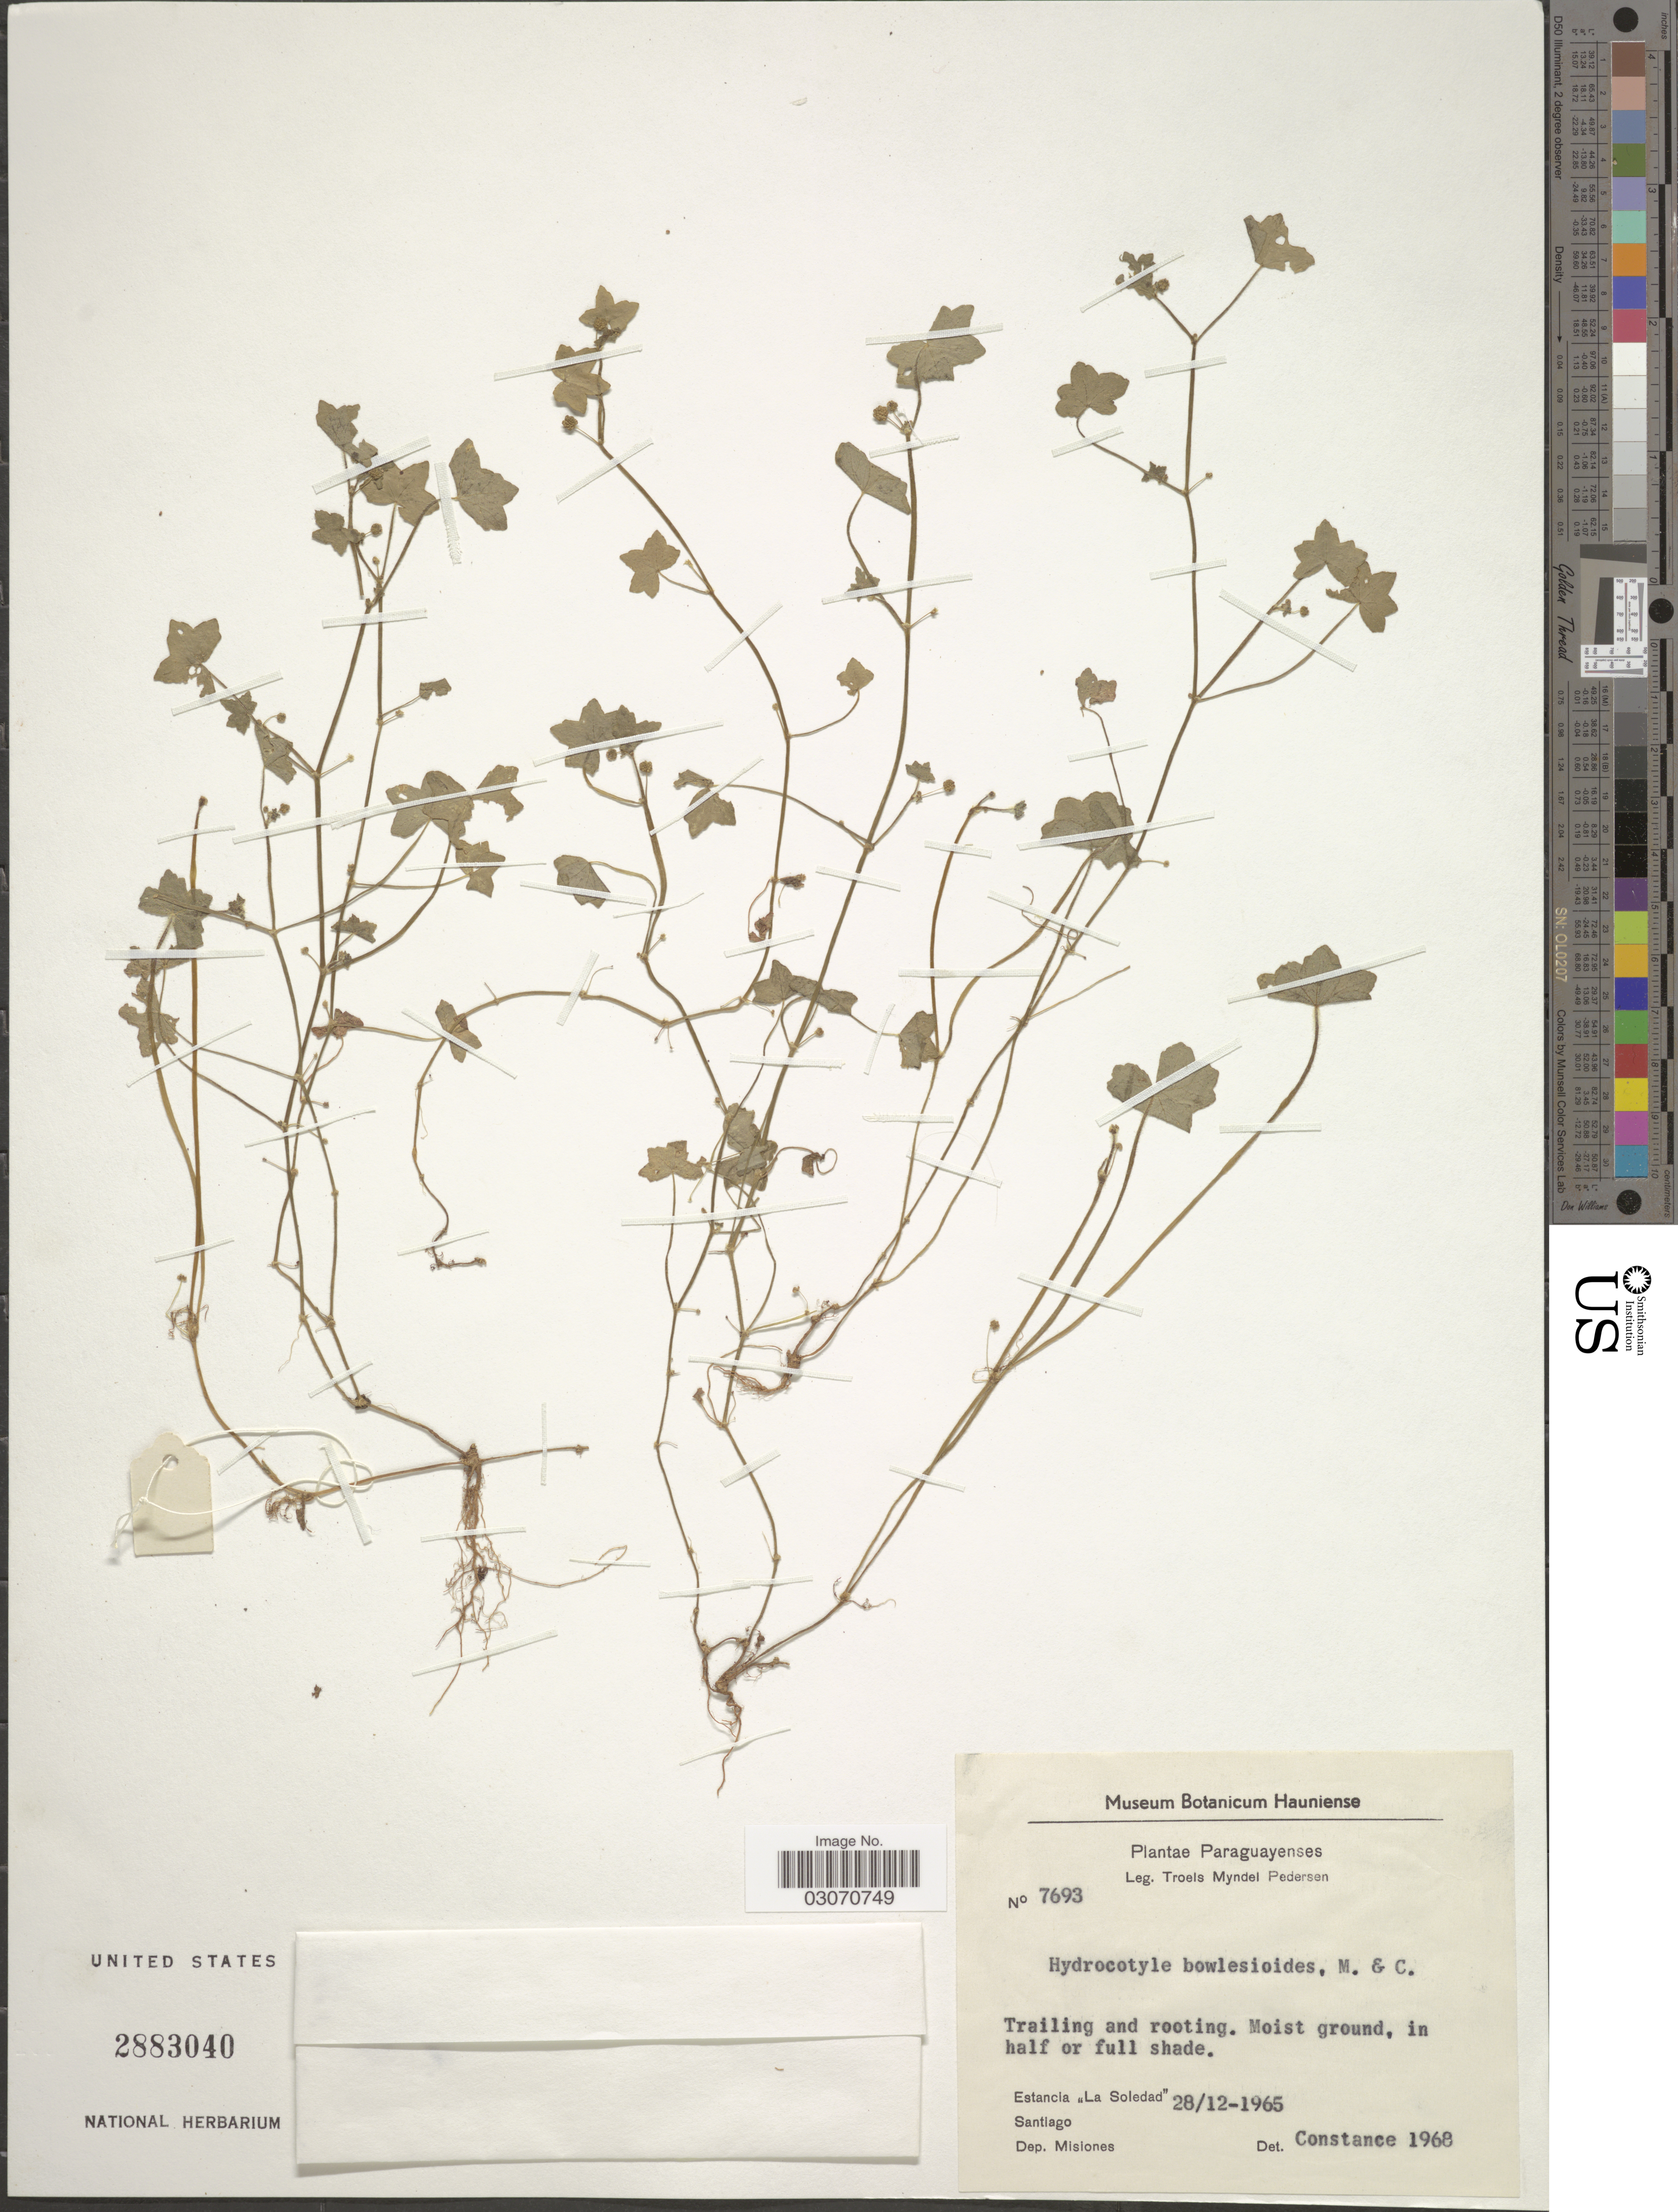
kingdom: Plantae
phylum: Tracheophyta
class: Magnoliopsida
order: Apiales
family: Araliaceae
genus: Hydrocotyle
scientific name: Hydrocotyle bowlesioides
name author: Mathias & Constance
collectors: T. Pederson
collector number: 7693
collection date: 1965-12-28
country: Paraguay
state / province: Misiones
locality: Estancia "La Soledad", Santiago, Dep. Misiones.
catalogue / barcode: US 2883040